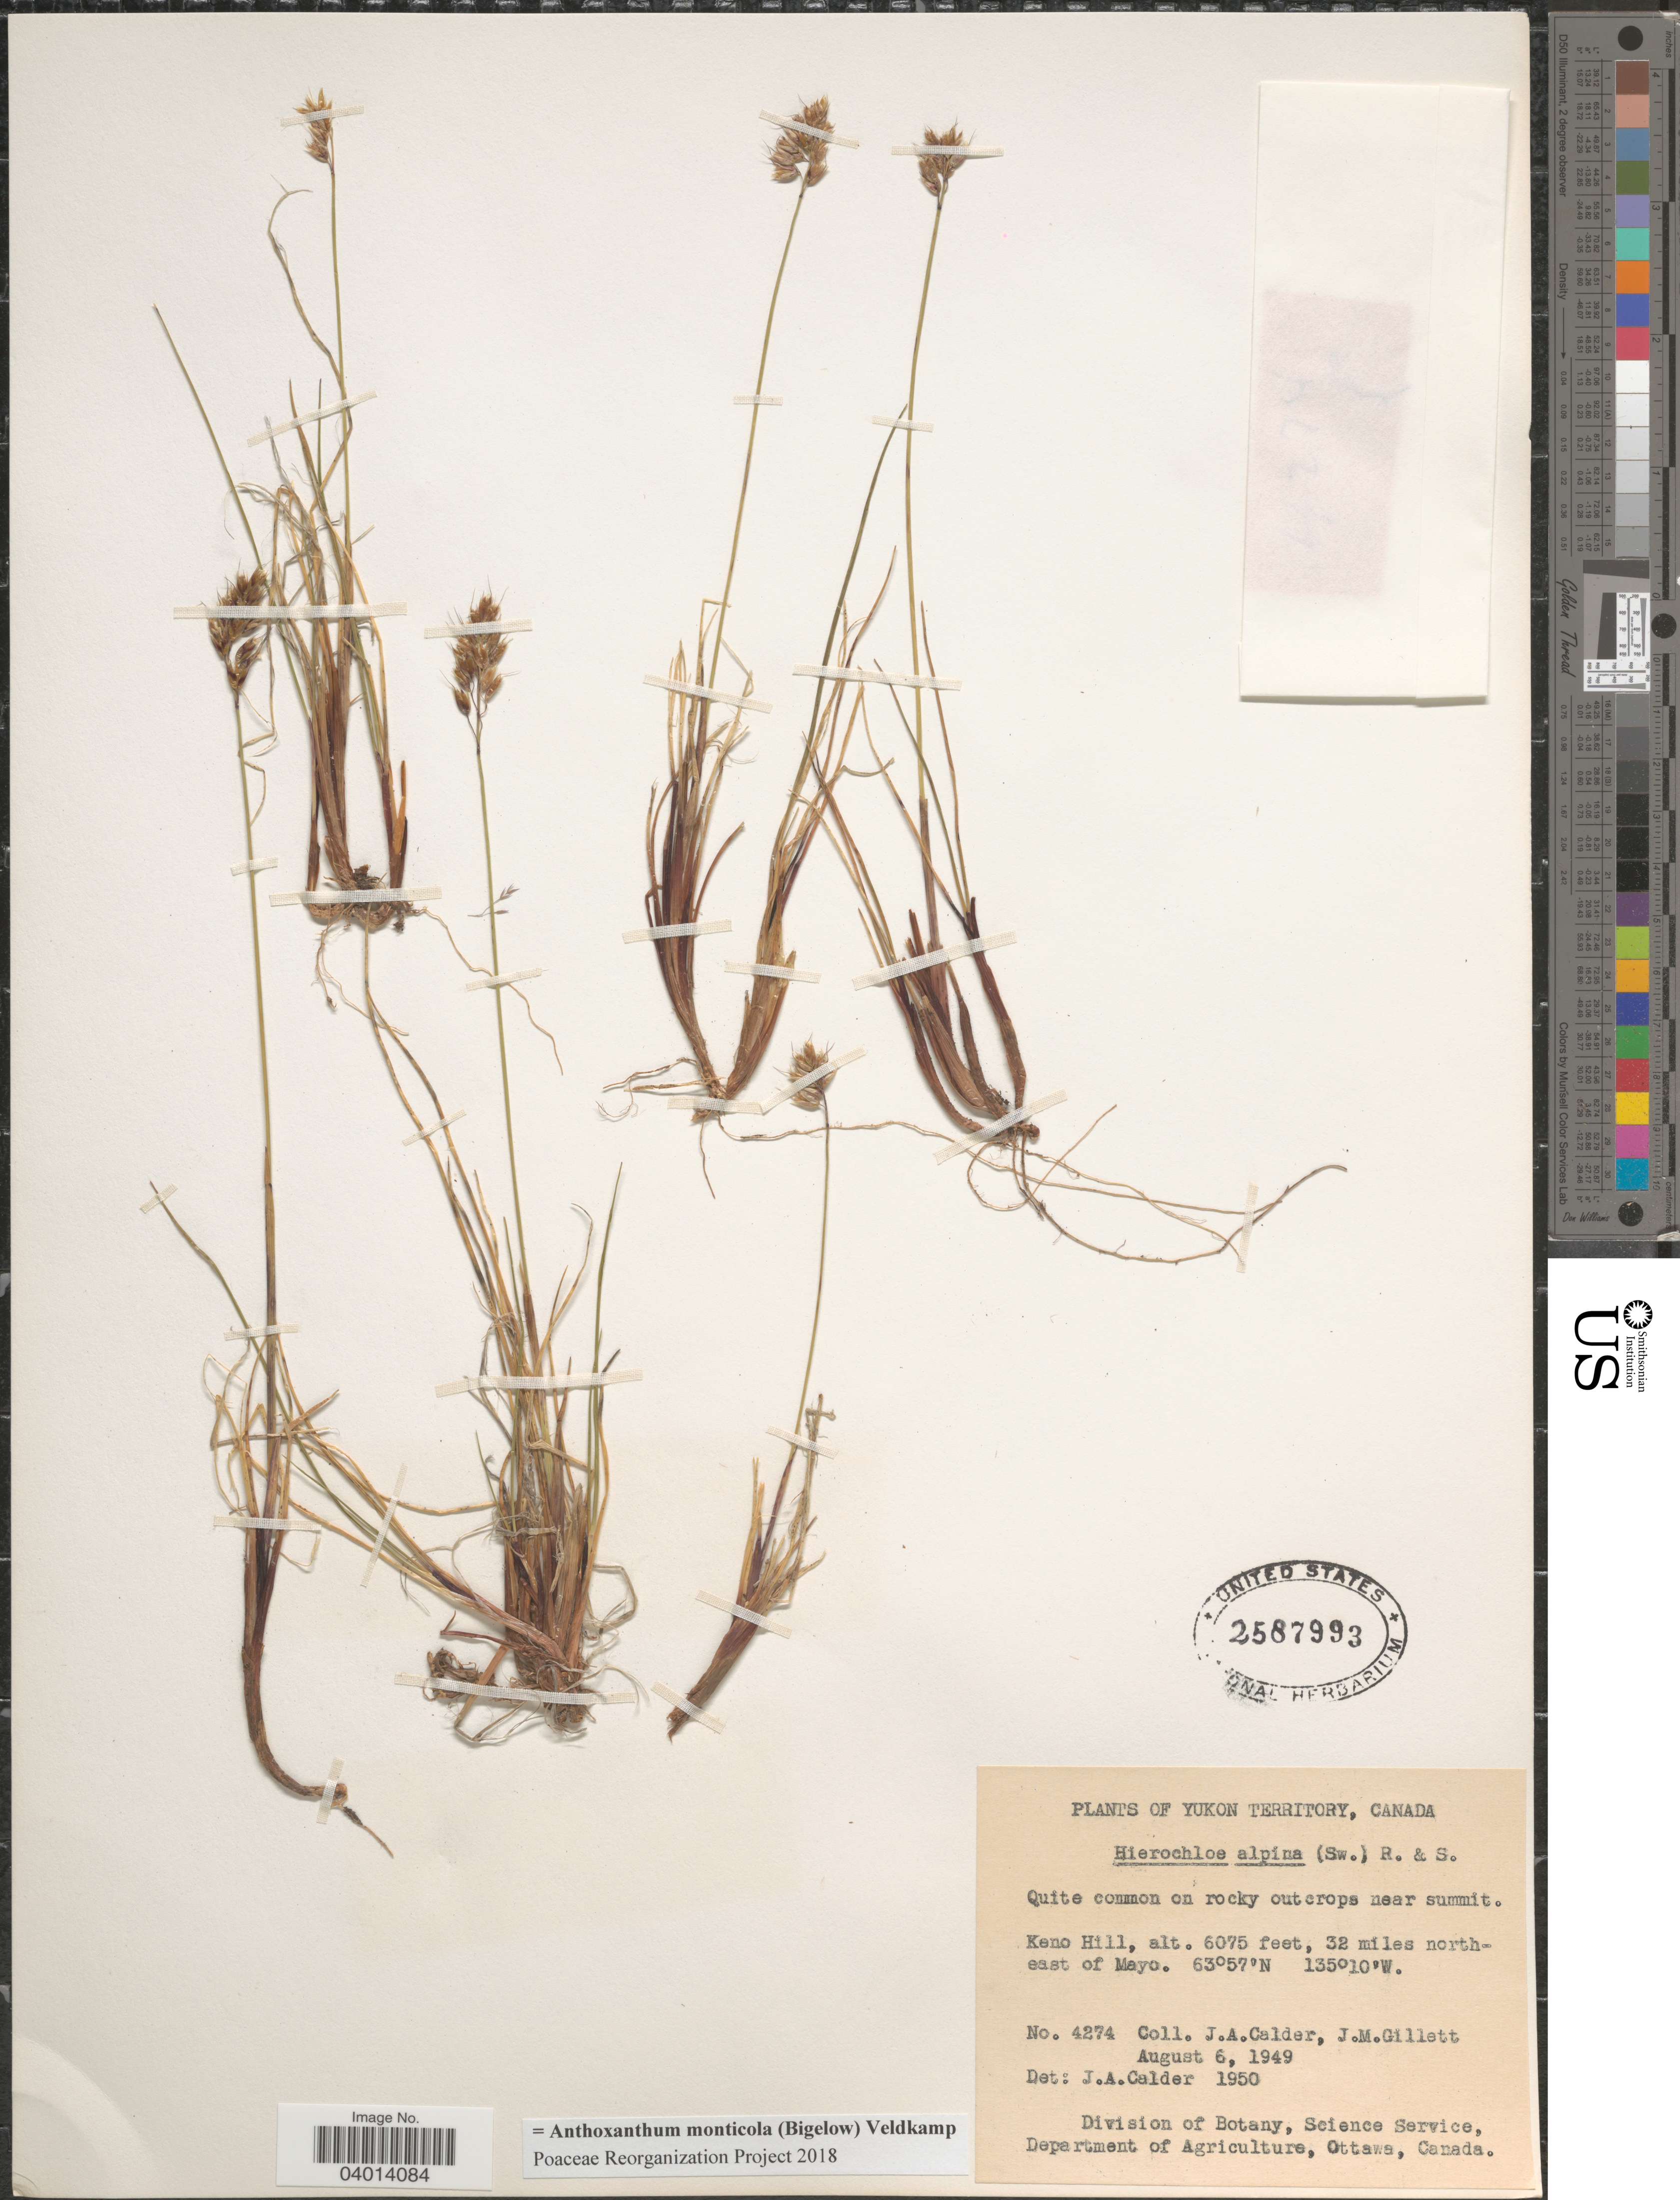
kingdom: Plantae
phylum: Tracheophyta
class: Liliopsida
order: Poales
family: Poaceae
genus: Anthoxanthum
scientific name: Anthoxanthum monticola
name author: (Bigelow) Veldkamp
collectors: J. A. Calder & J. M. Gillett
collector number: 4274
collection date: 1949-08-06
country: Canada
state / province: Yukon Territory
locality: Keno Hill, 32 miles northeast of Mayo.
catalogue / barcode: US 2587993